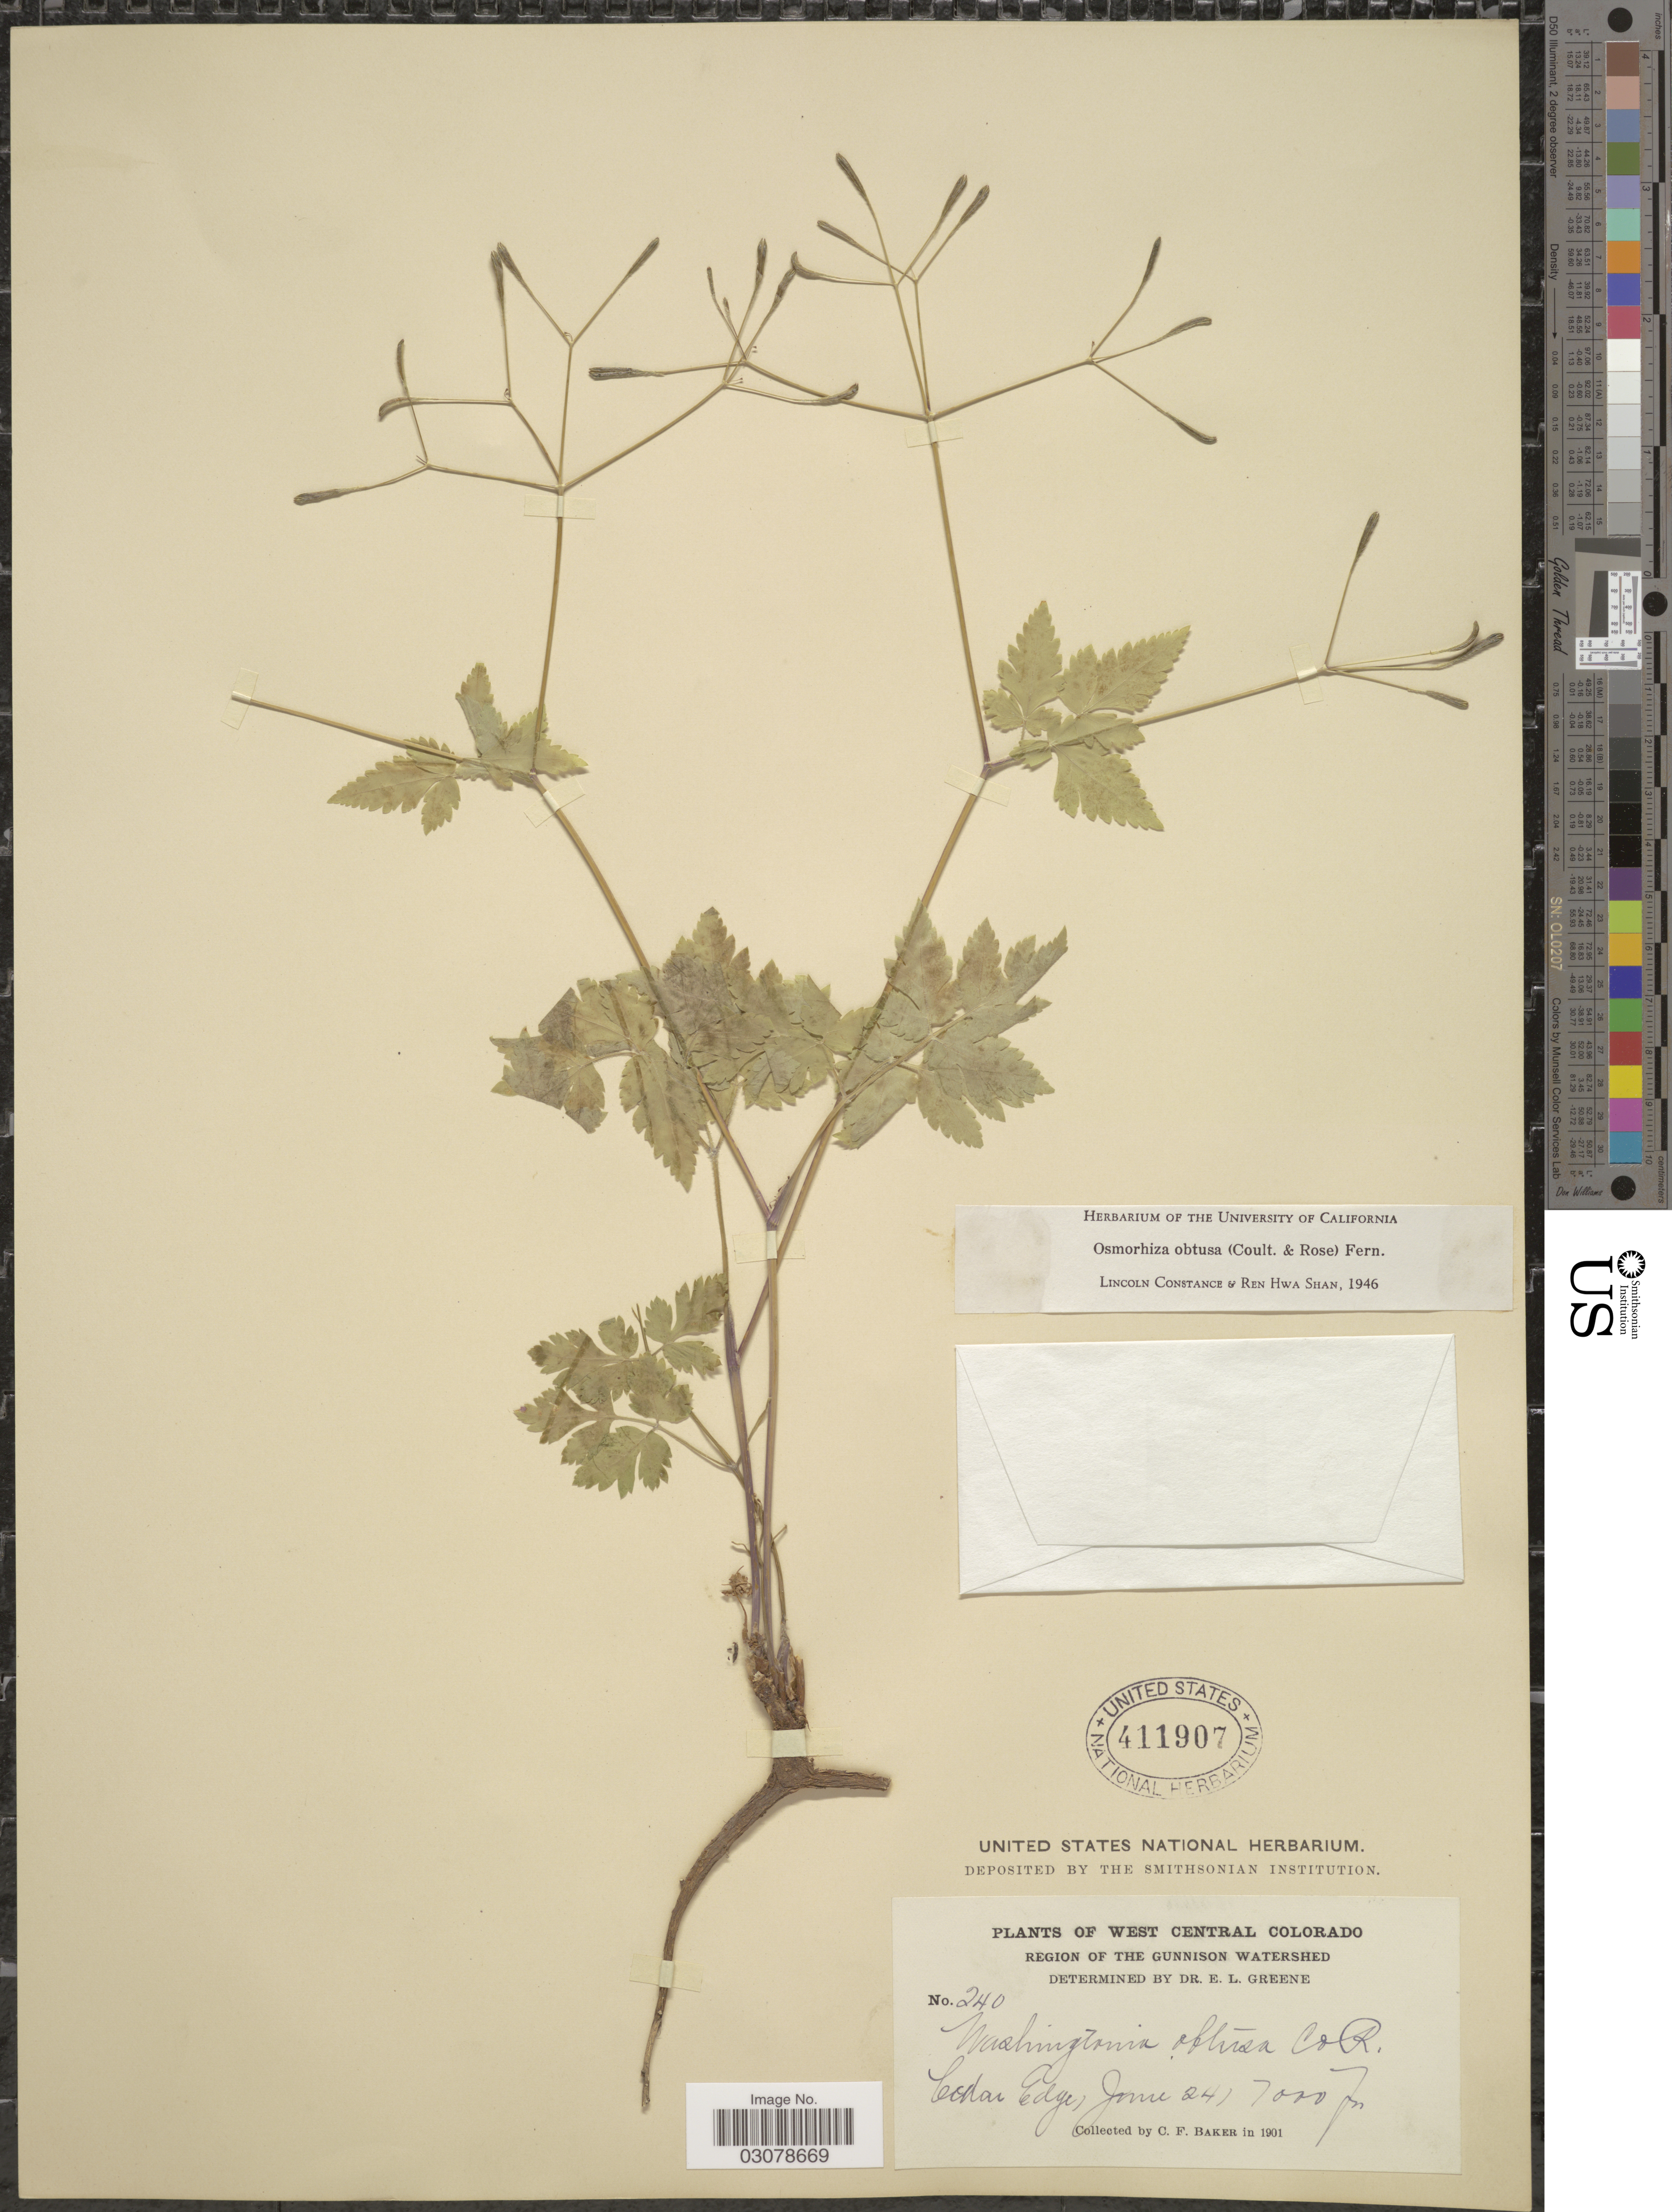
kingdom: Plantae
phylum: Tracheophyta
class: Magnoliopsida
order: Apiales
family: Apiaceae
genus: Osmorhiza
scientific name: Osmorhiza obtusa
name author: (J.M. Coult. & Rose) Fernald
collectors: C. F. Baker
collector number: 240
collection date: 1901-06-24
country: United States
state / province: Colorado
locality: West Central Colorado, Region of The Gunnison Watershed, Cedar Edge.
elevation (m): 2134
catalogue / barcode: US 411907